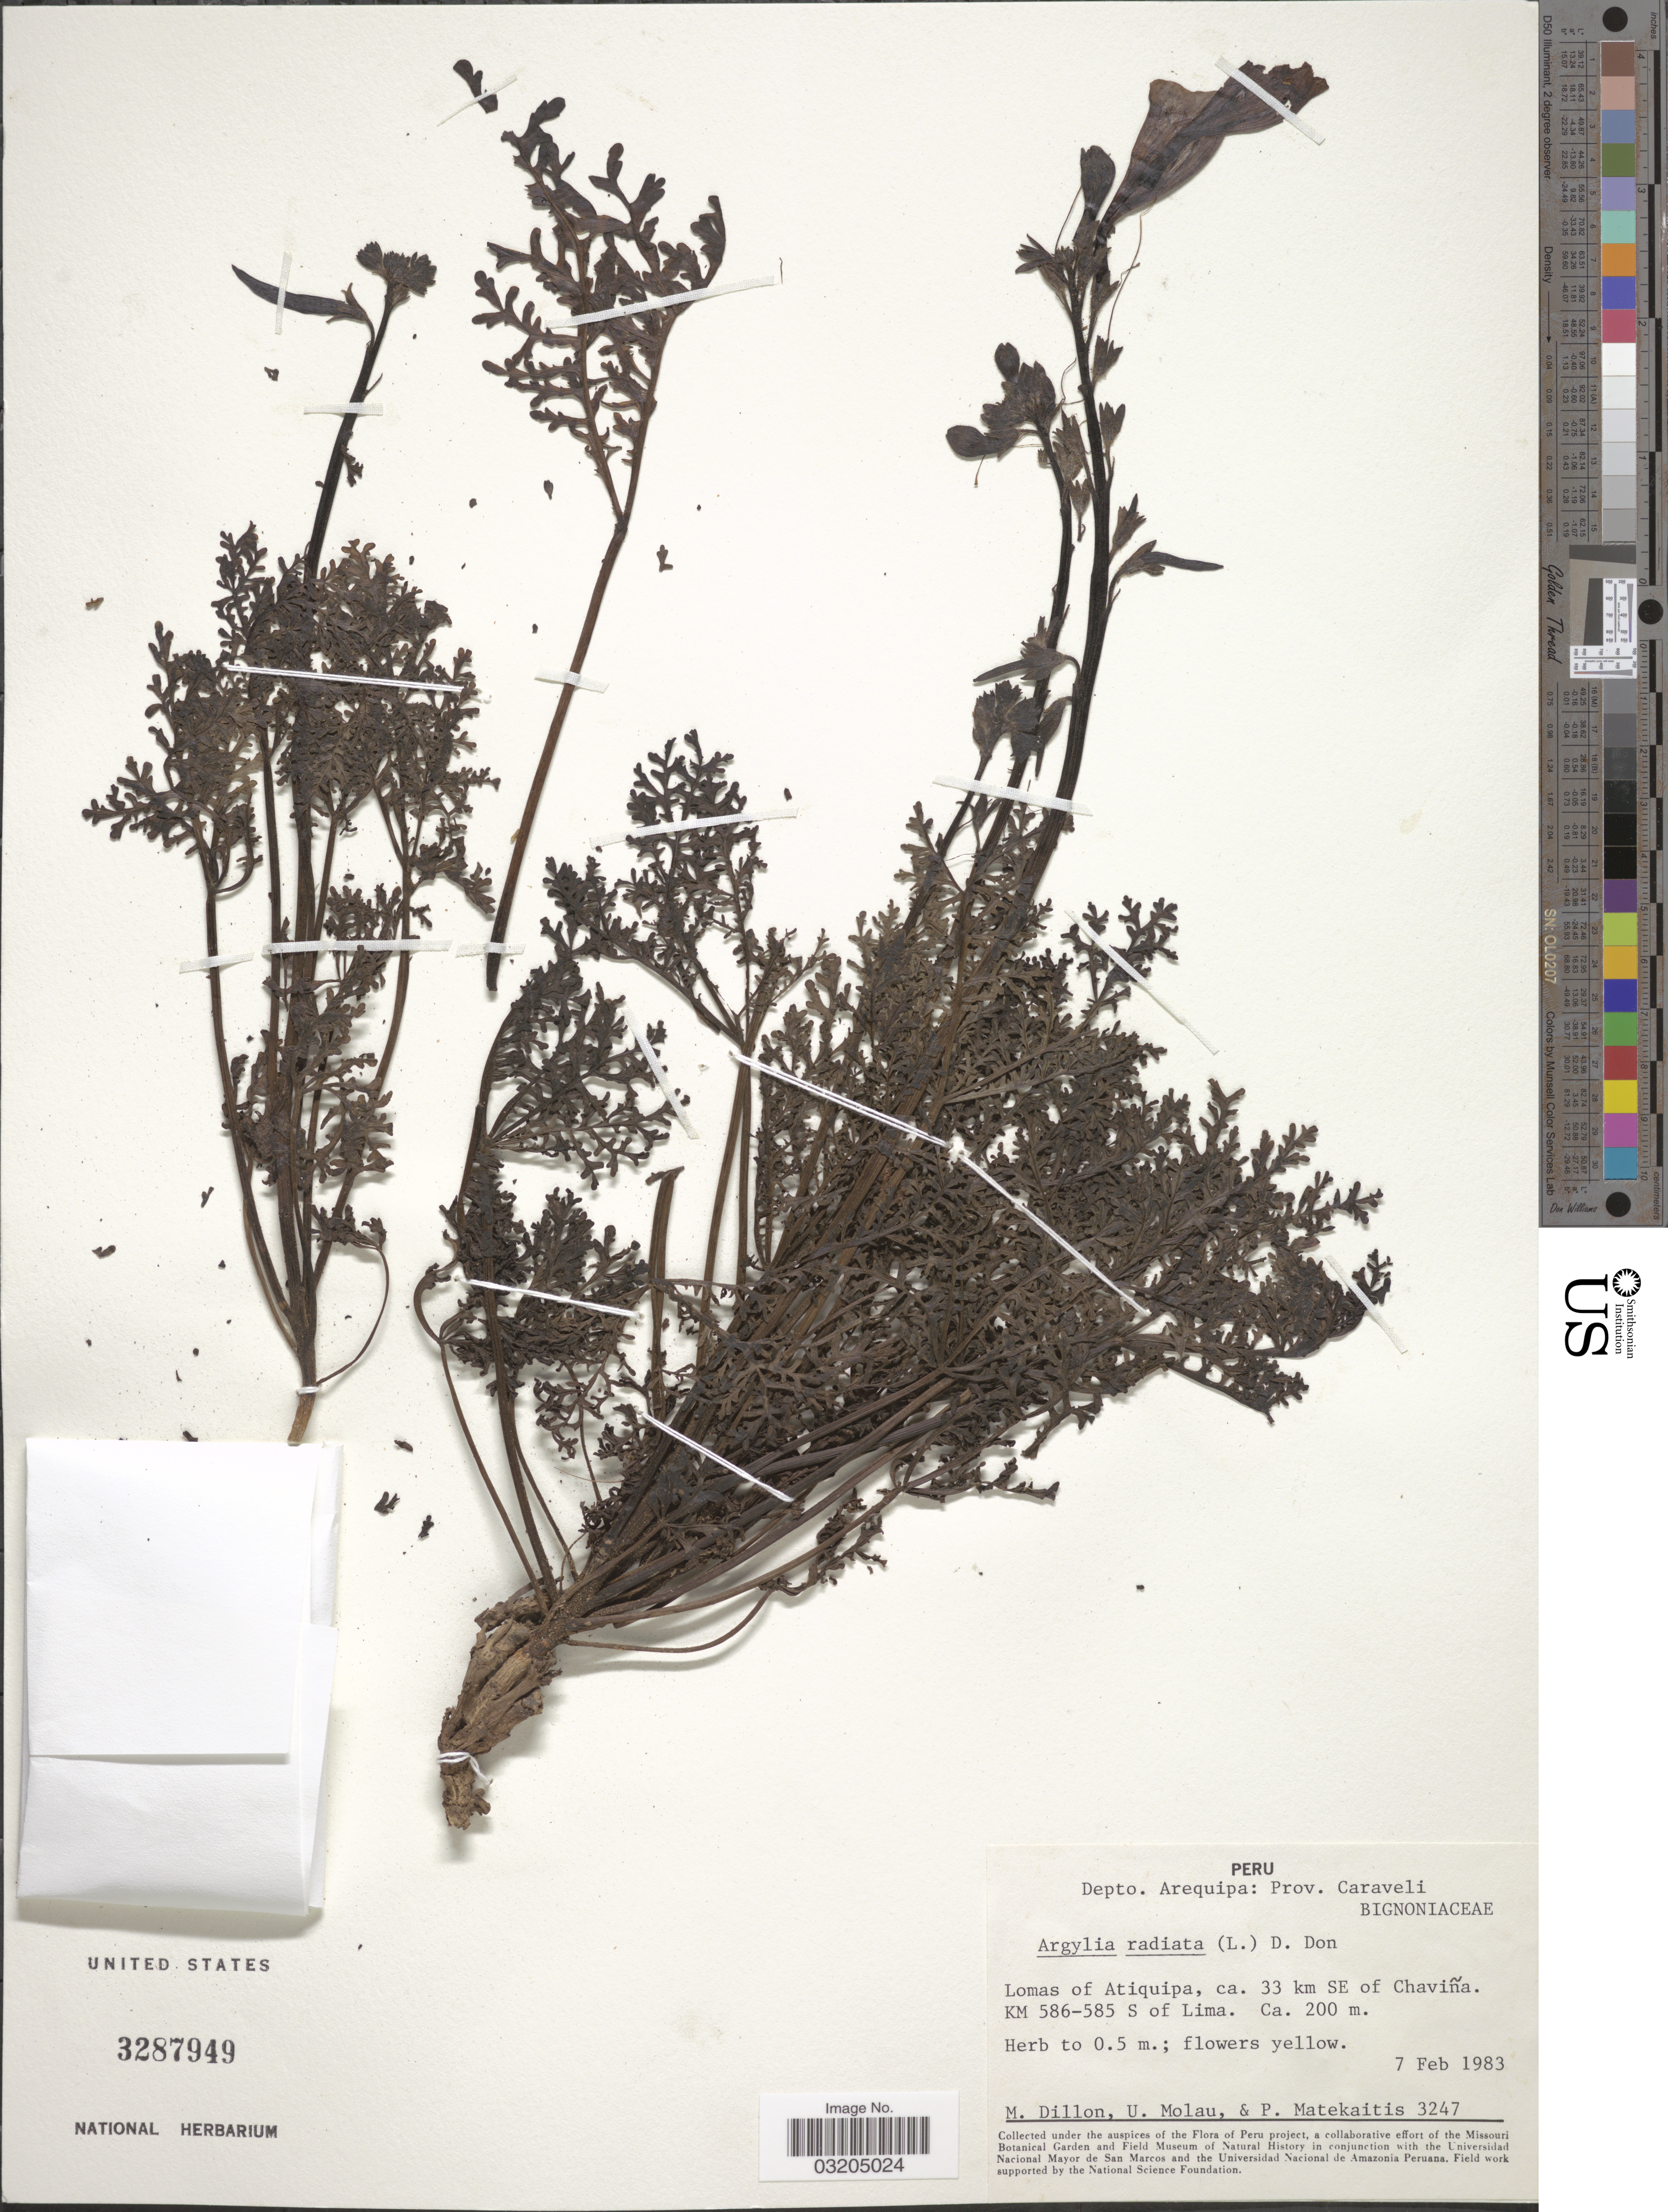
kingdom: Plantae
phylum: Tracheophyta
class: Magnoliopsida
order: Lamiales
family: Bignoniaceae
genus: Argylia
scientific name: Argylia radiata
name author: (L.) D. Don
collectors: M. O. Dillon, U. Molau & P. Matekaitis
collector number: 3247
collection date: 1983-02-07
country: Peru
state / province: Arequipa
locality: Depto. Arequipa: Prov. Caraveli. Lomas of Atiquipa, ca. 33 km SE of Chaviña. Km 586-585 S of Lima.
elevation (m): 200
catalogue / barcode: US 3287949